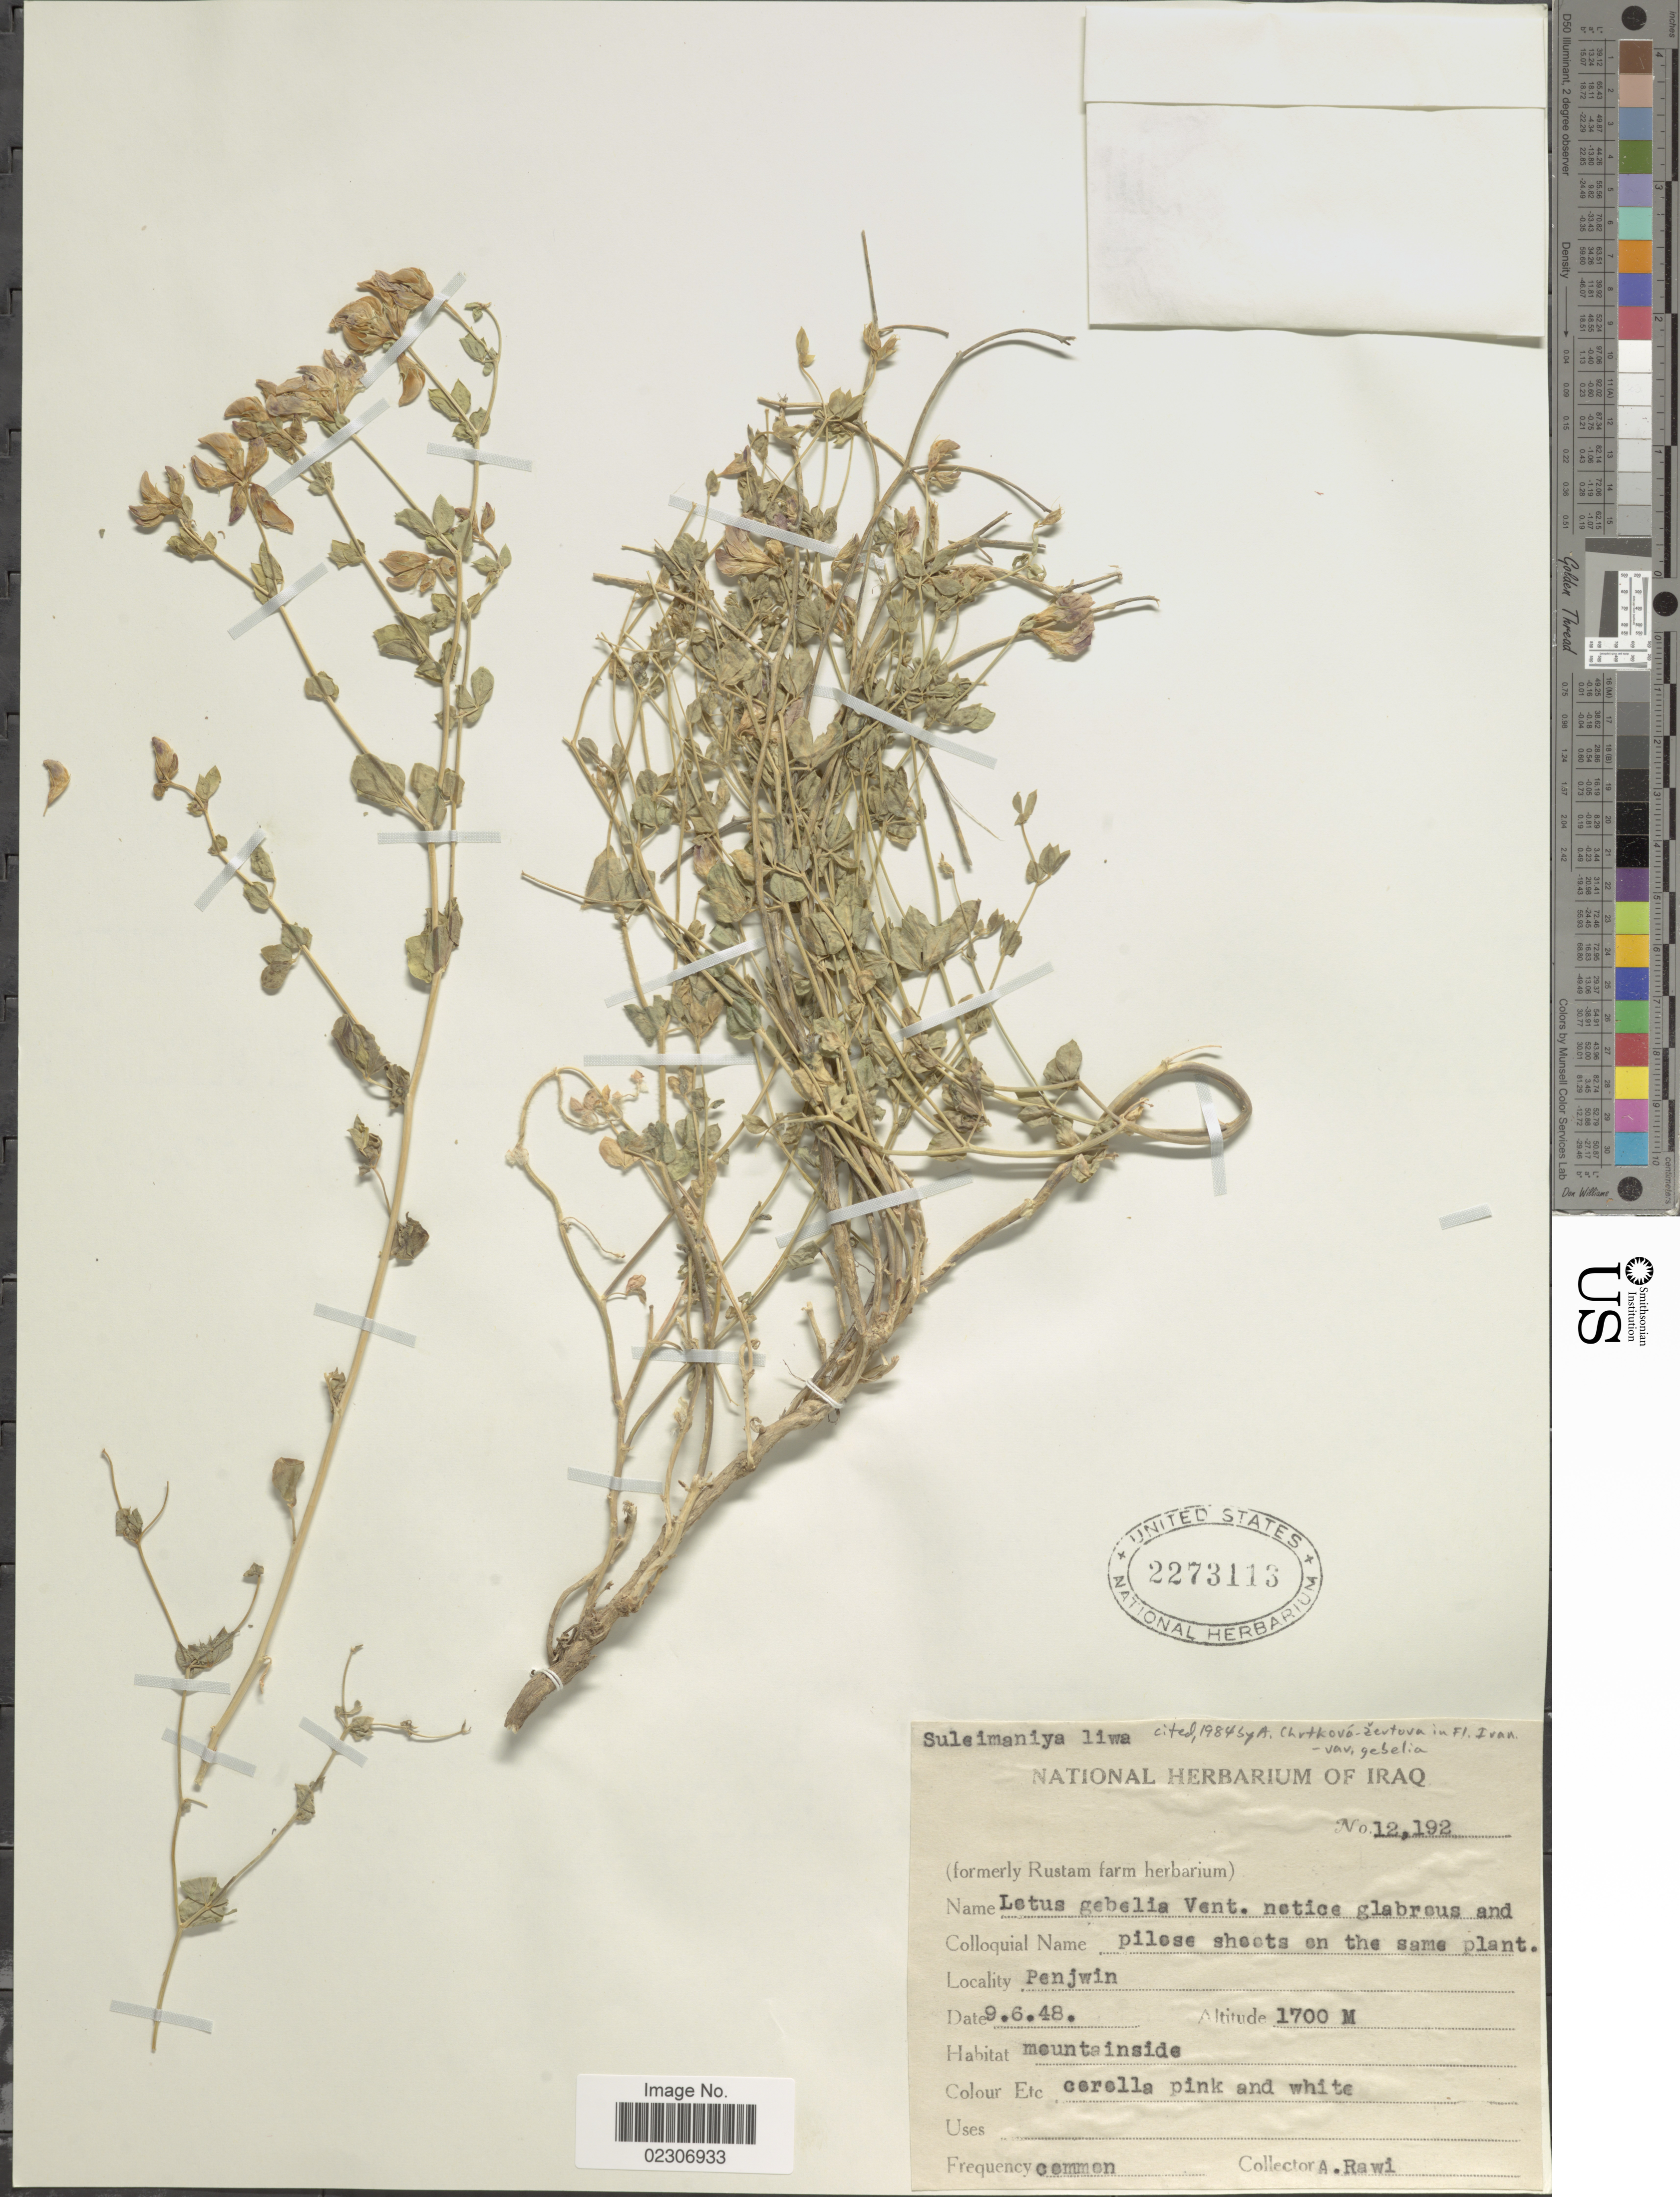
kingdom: Plantae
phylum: Tracheophyta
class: Magnoliopsida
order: Fabales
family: Fabaceae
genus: Lotus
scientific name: Lotus gebelia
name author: Vent.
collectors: A. Rawi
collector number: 12192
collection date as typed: Transcribed d/m/y: 9/6/48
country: Iraq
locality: Penjwin, Sulaymaniyah liwa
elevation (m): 1700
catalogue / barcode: US 2273113